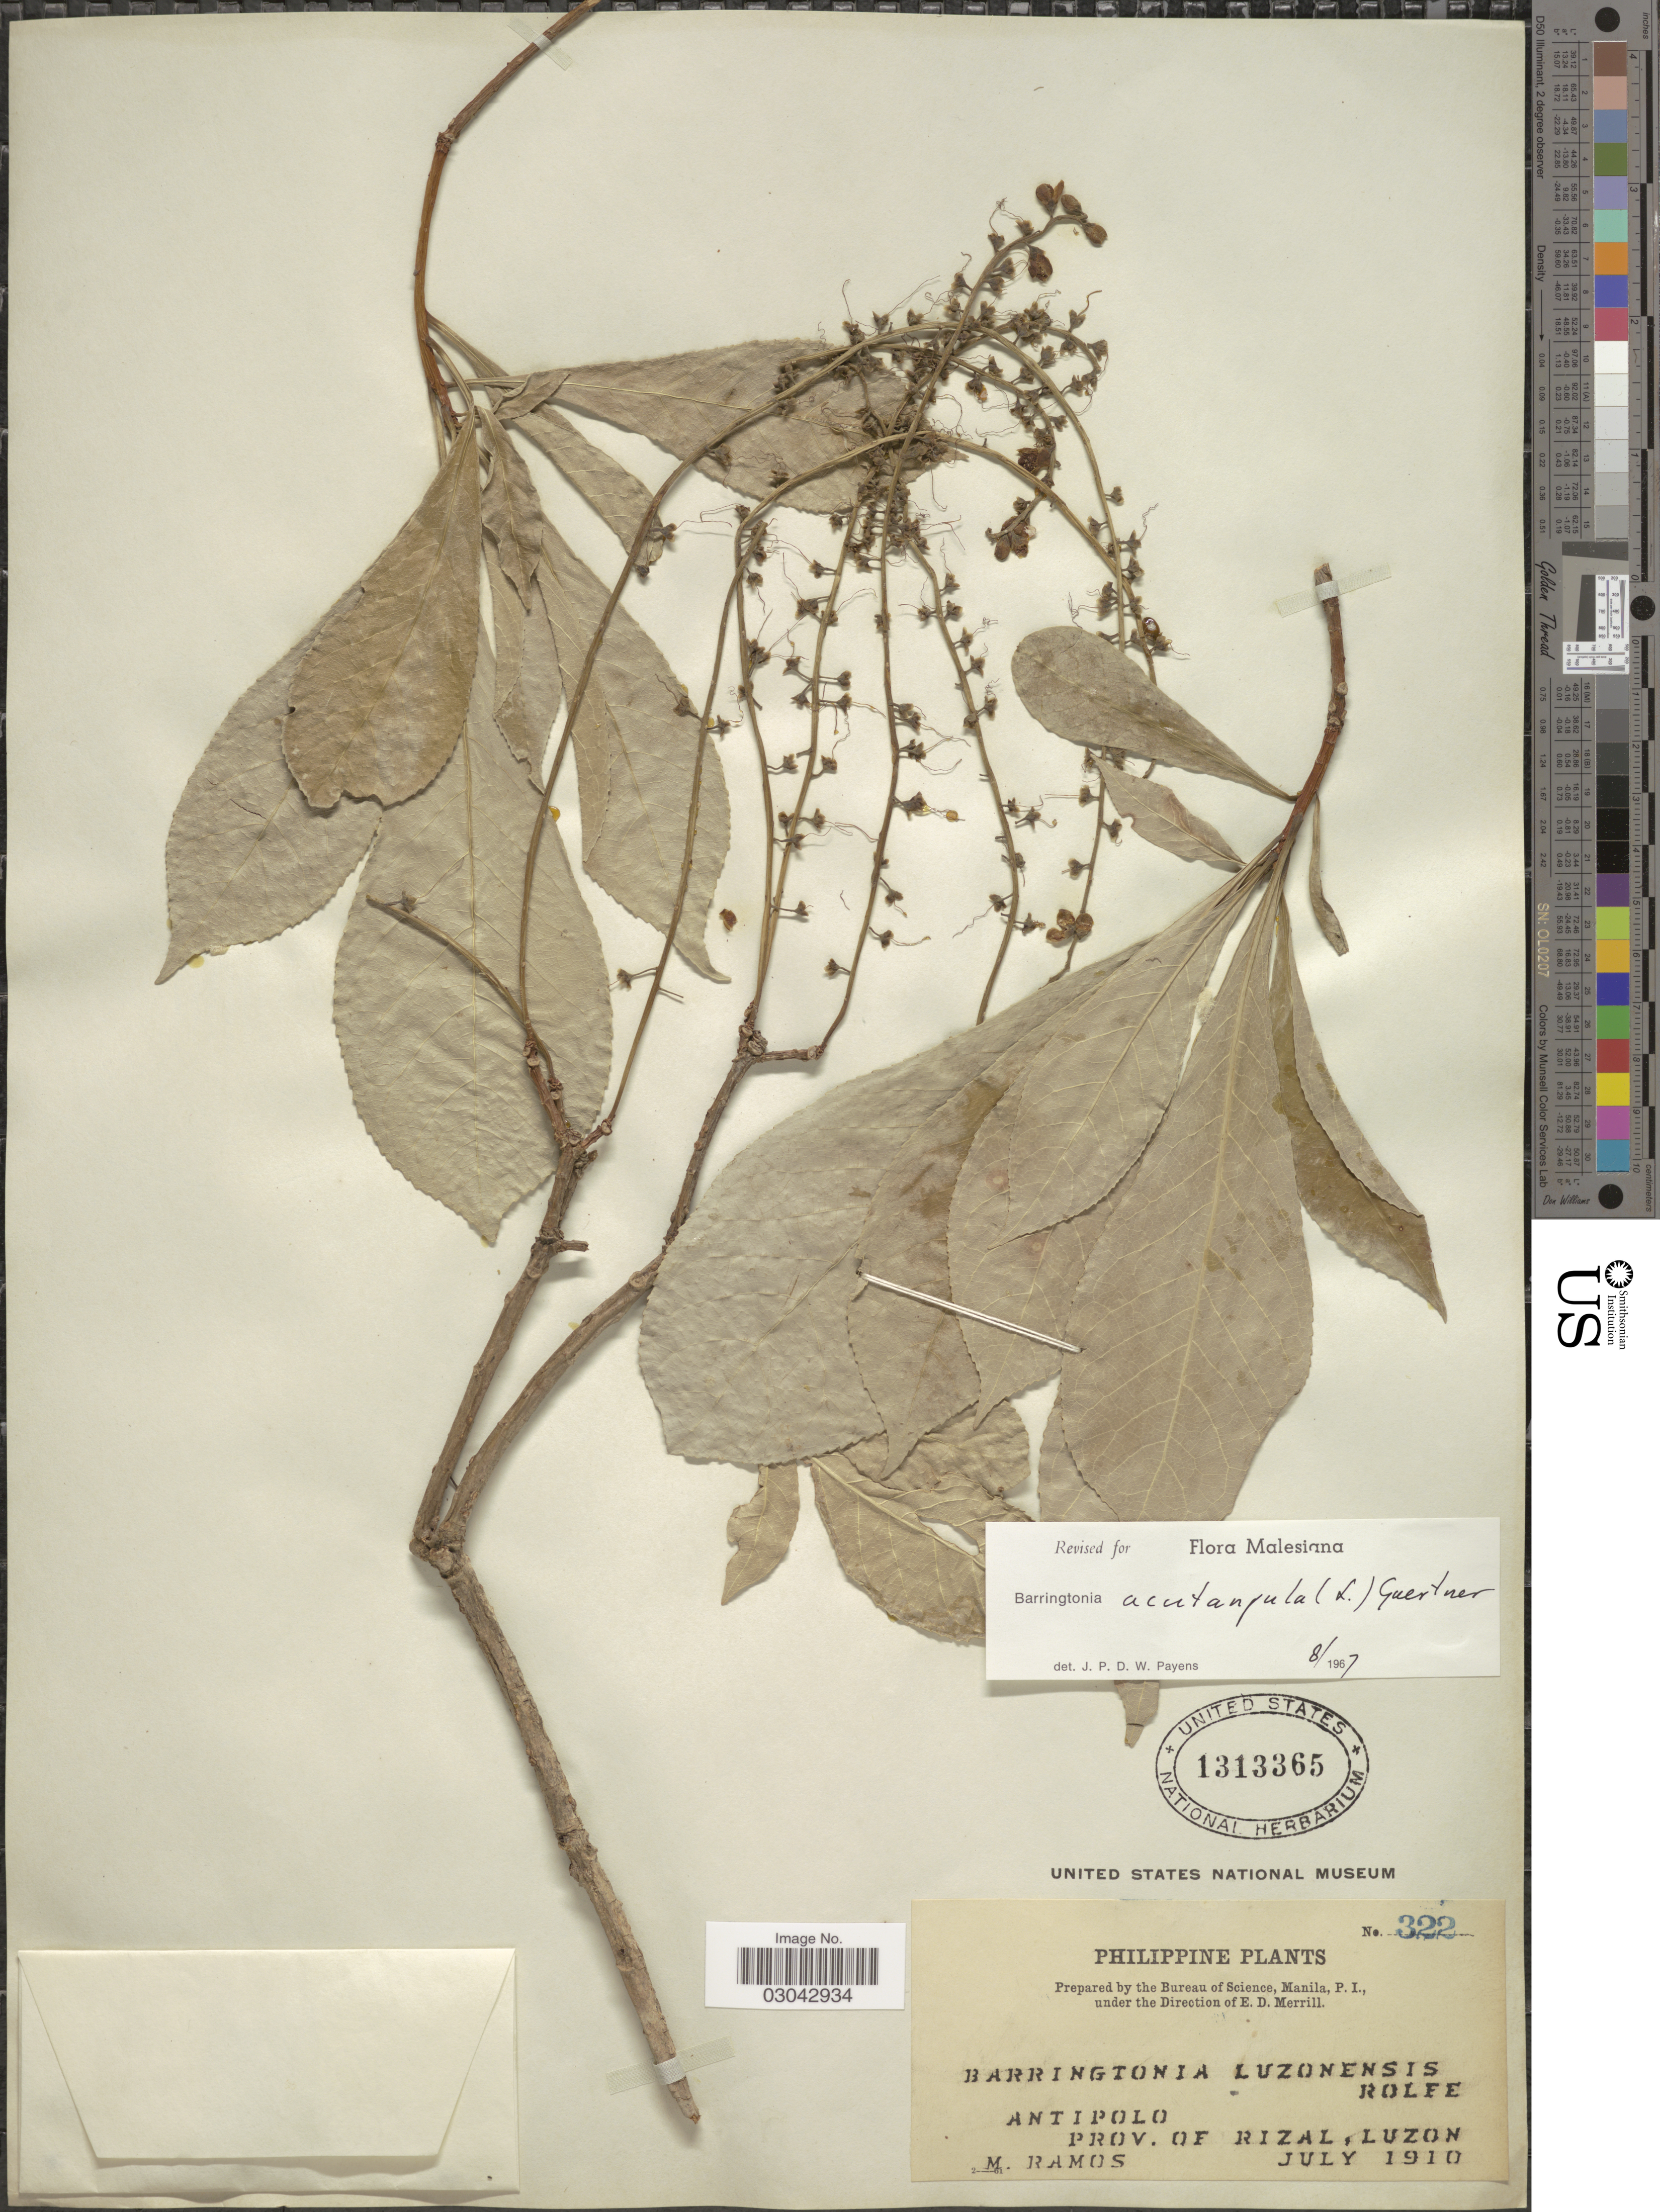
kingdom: Plantae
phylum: Tracheophyta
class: Magnoliopsida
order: Ericales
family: Lecythidaceae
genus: Barringtonia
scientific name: Barringtonia acutangula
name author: (L.) Gaertn.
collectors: M. Ramos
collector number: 322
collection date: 1910-07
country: Philippines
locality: Antipolo, Prov. of Rizal, Luzon.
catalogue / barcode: US 1313365